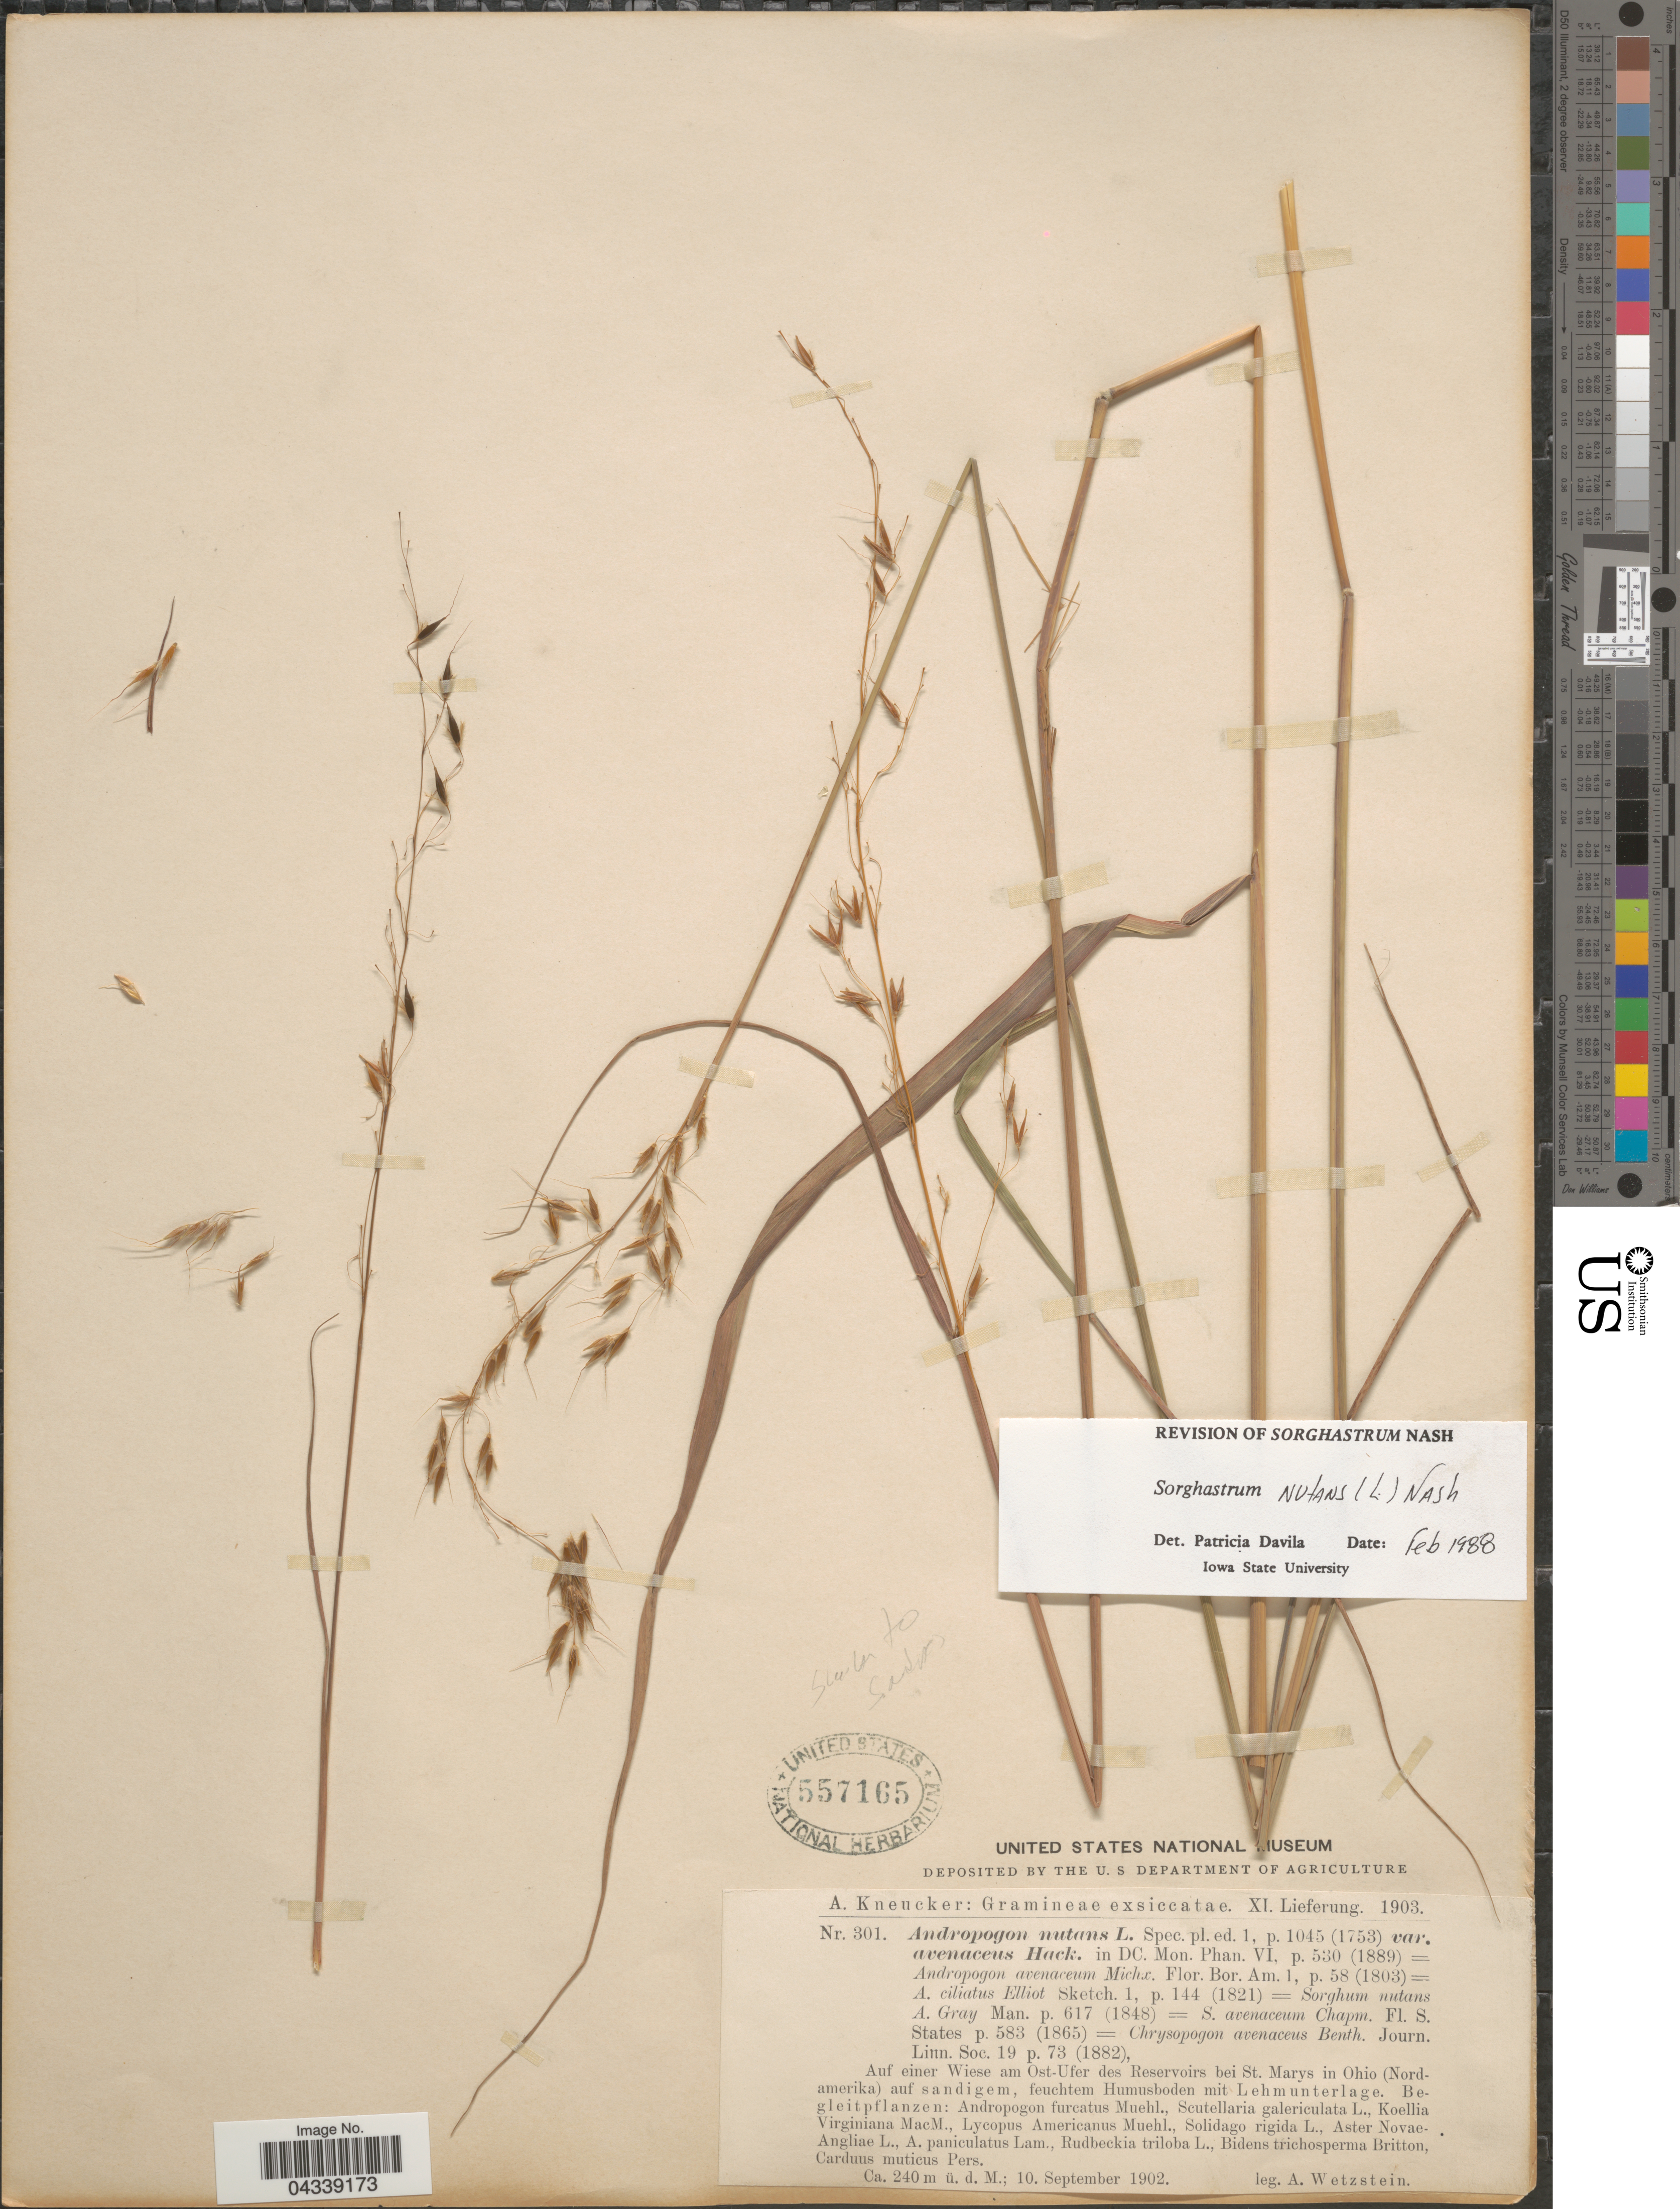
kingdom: Plantae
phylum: Tracheophyta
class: Liliopsida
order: Poales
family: Poaceae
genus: Sorghastrum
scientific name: Sorghastrum nutans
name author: (L.) Nash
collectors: A. Wetzstein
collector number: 301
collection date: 1902-09-10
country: United States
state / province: Ohio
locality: Auf einer Wiese am Ost-Ufer des Reservoirs bei St. Marys in Ohio (Nord-amerika) auf sandigem, feuchtem Humusobden mit Lehmunterlage.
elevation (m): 240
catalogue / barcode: US 557165